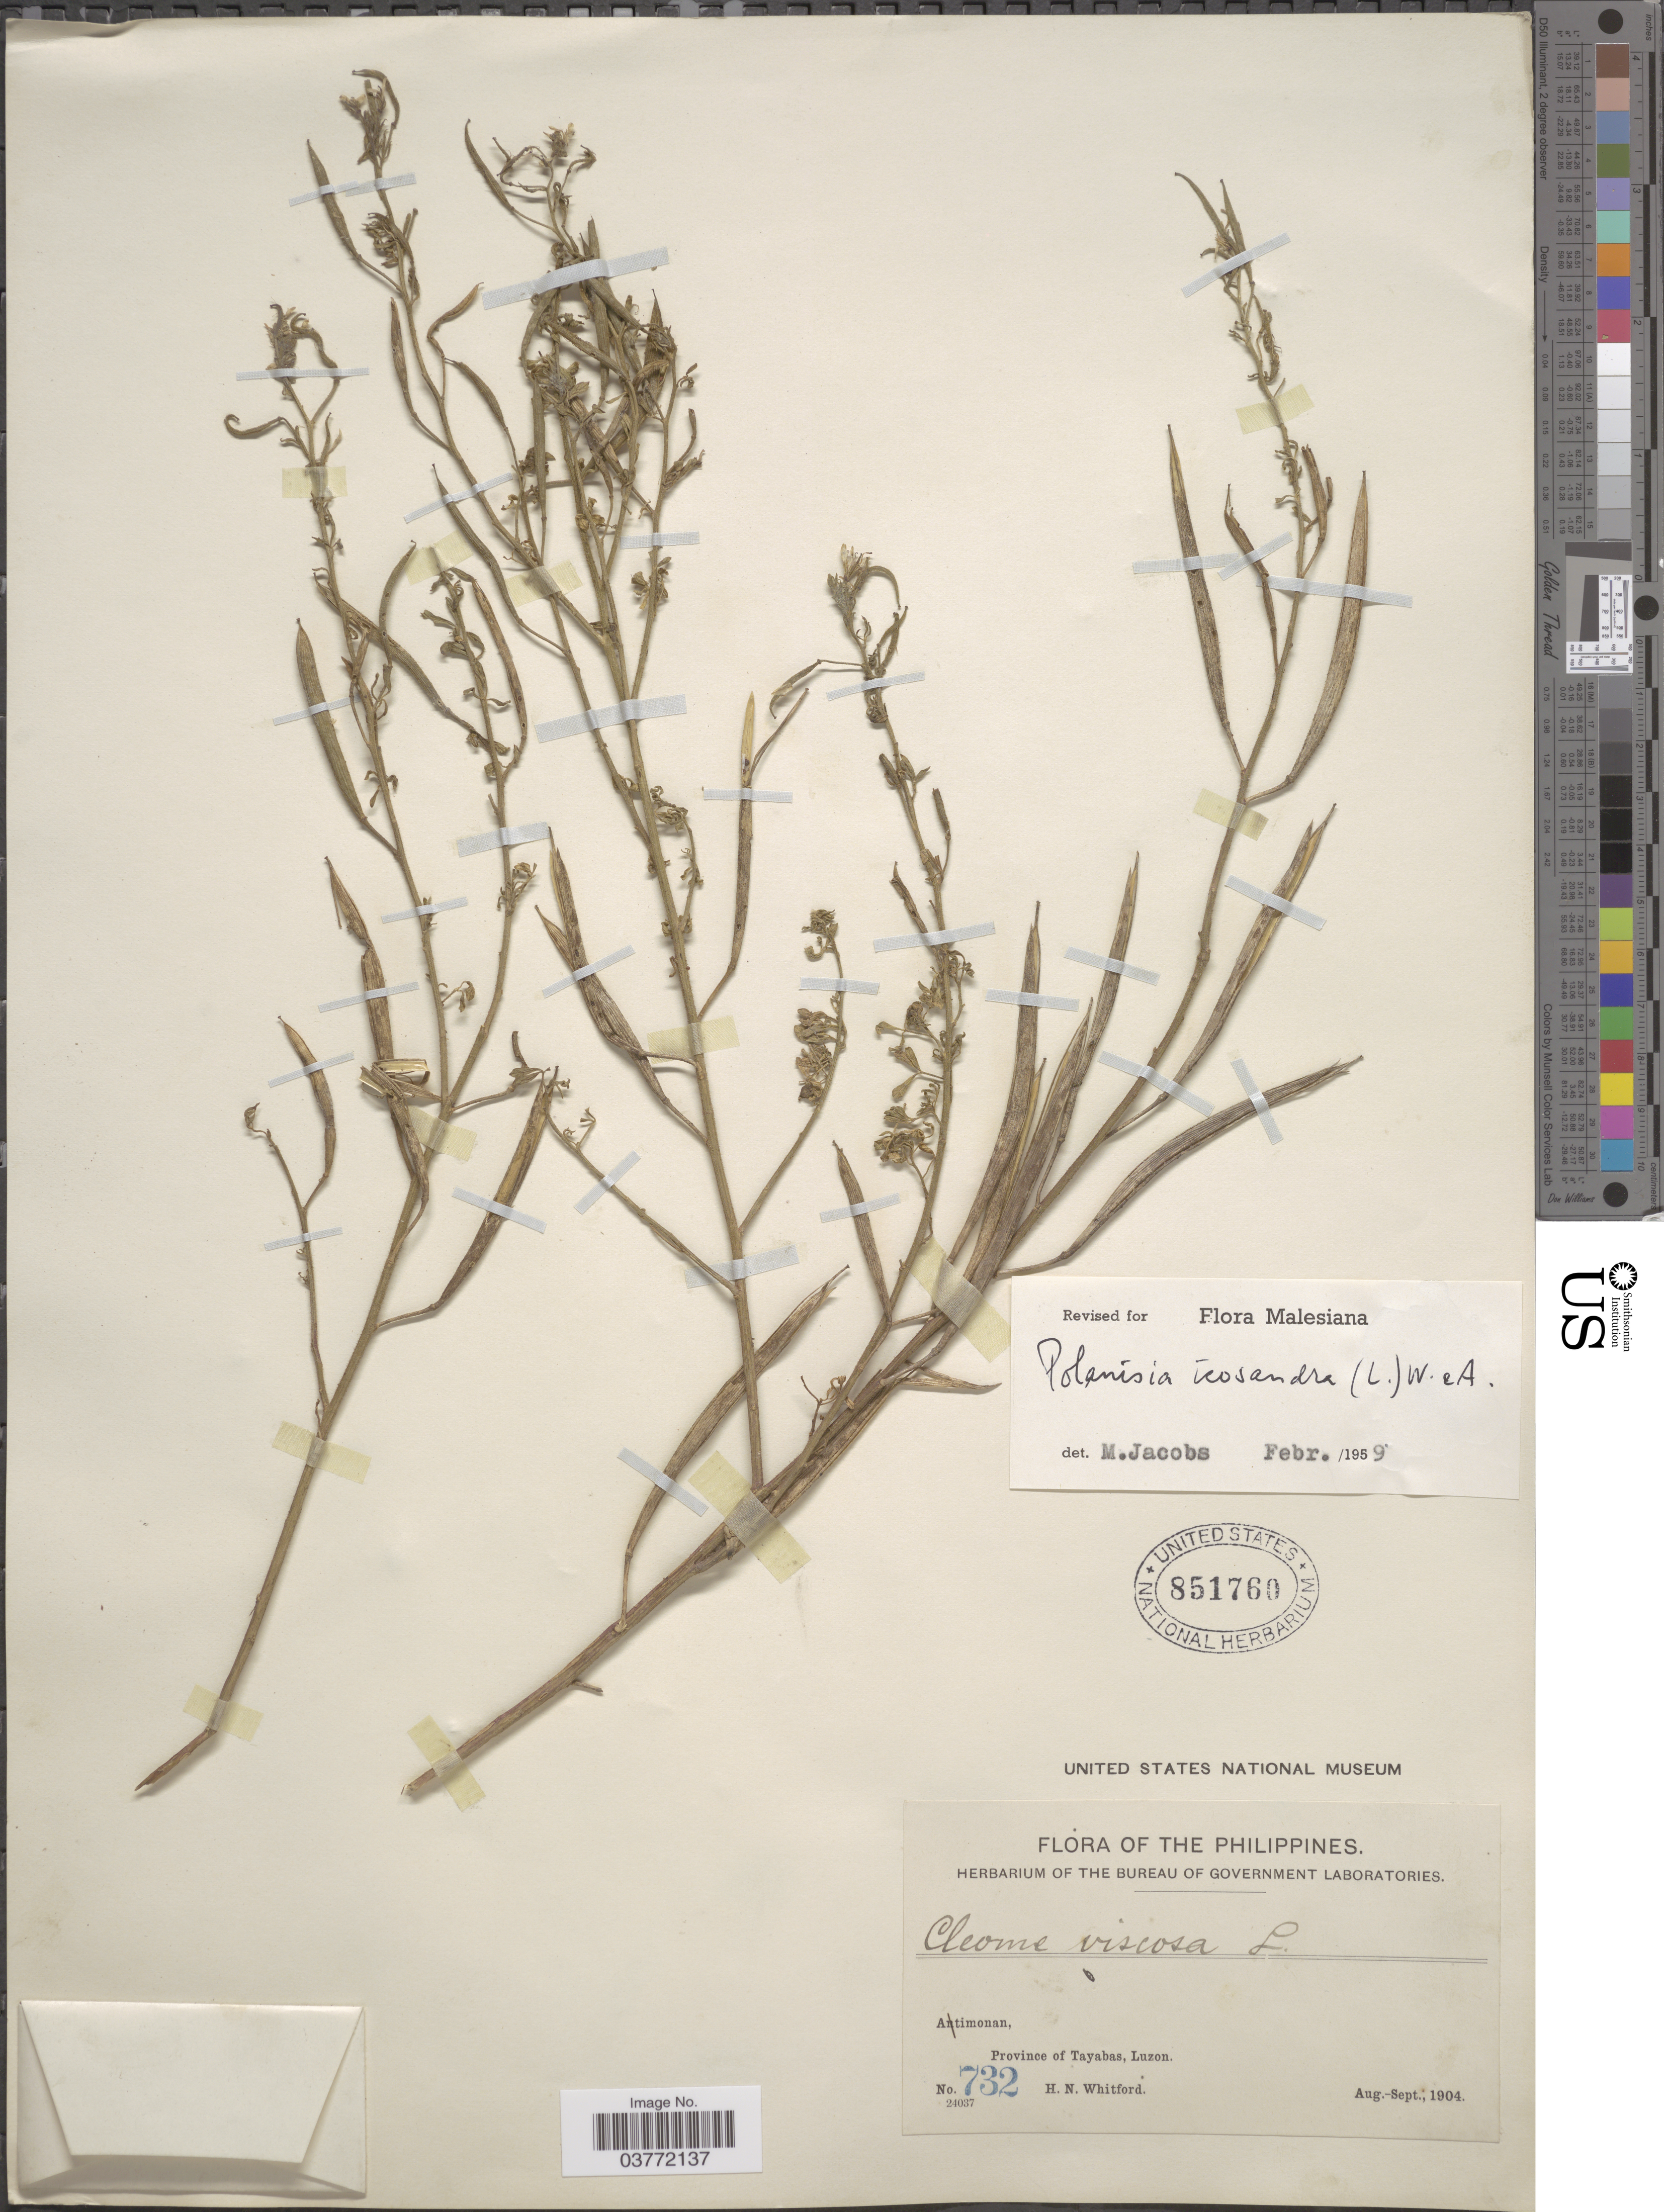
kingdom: Plantae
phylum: Tracheophyta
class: Magnoliopsida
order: Brassicales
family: Cleomaceae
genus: Arivela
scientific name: Arivela viscosa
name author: (L.) Raf.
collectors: H. N. Whitford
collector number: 732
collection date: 1904-08/1904-09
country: Philippines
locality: Atimonan, Province of Tayabas, Luzon.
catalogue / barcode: US 851760